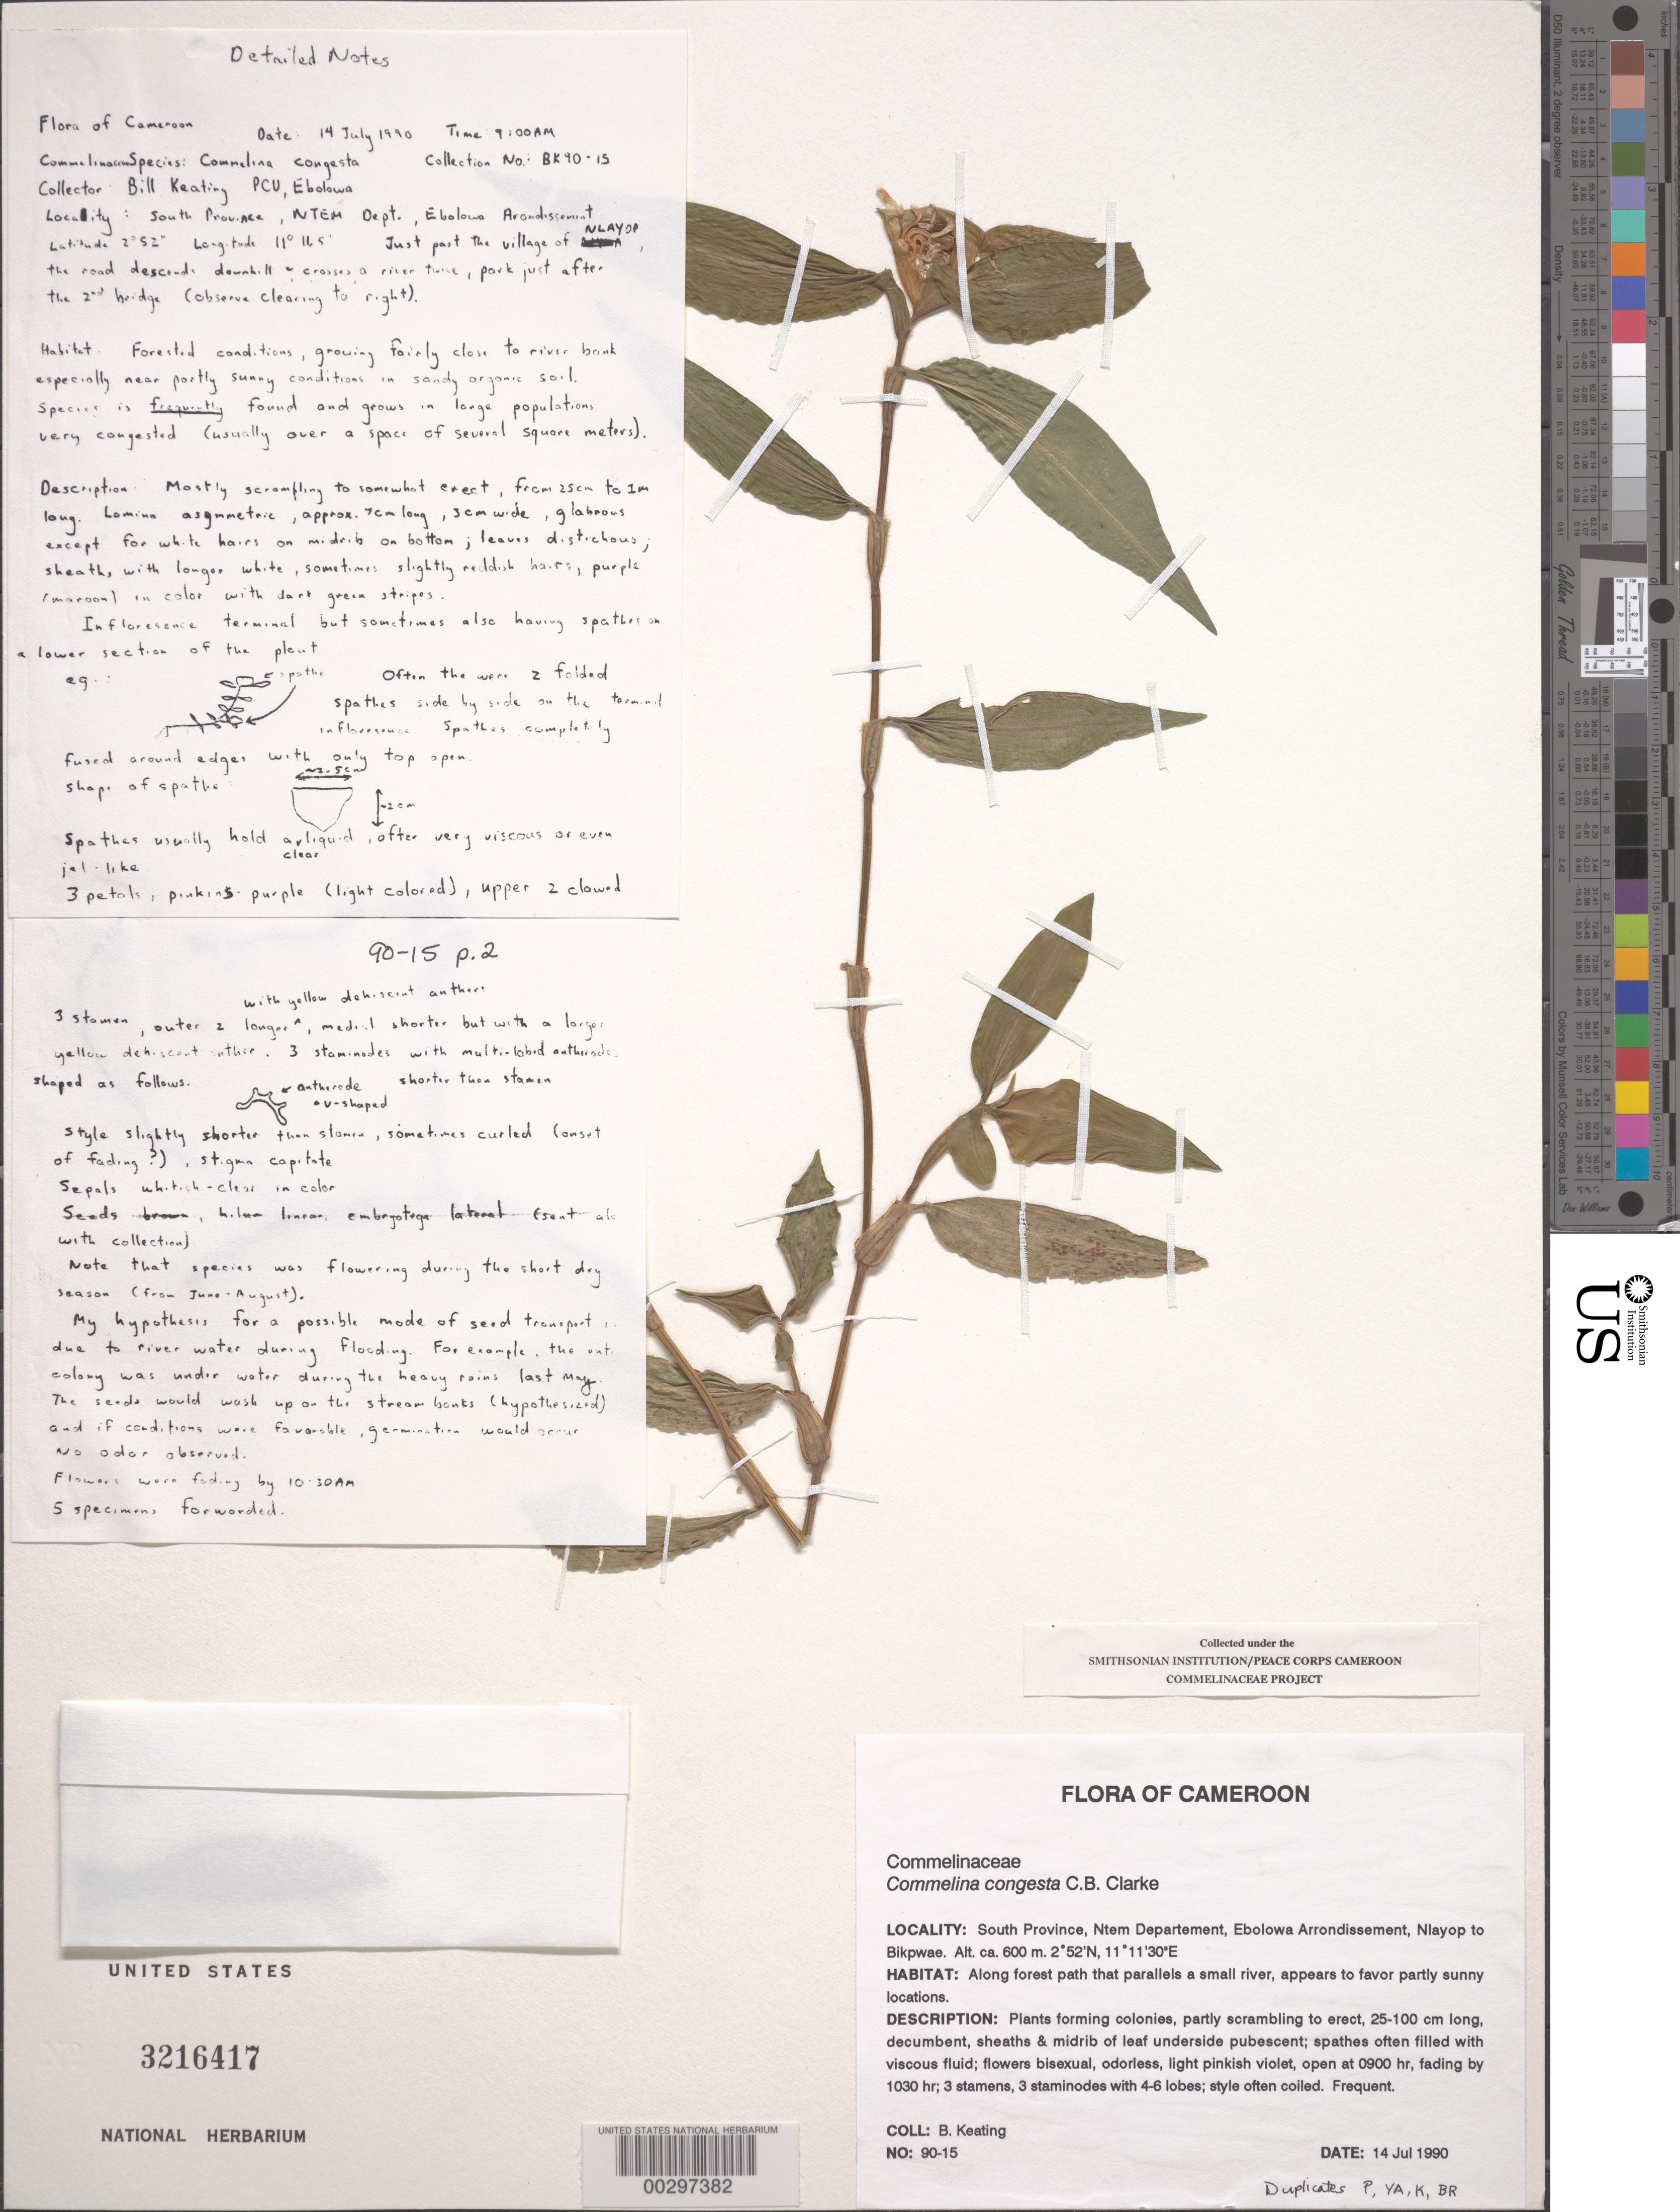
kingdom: Plantae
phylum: Tracheophyta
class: Liliopsida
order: Commelinales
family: Commelinaceae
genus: Commelina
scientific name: Commelina congesta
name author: C.B. Clarke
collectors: B. Keating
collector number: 90-15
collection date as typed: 14 Jul 1990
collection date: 1990-07-14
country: Cameroon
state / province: Sud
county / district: Ntem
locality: Ntem, ebolowa arrondissement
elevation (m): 660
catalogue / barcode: US 3216417